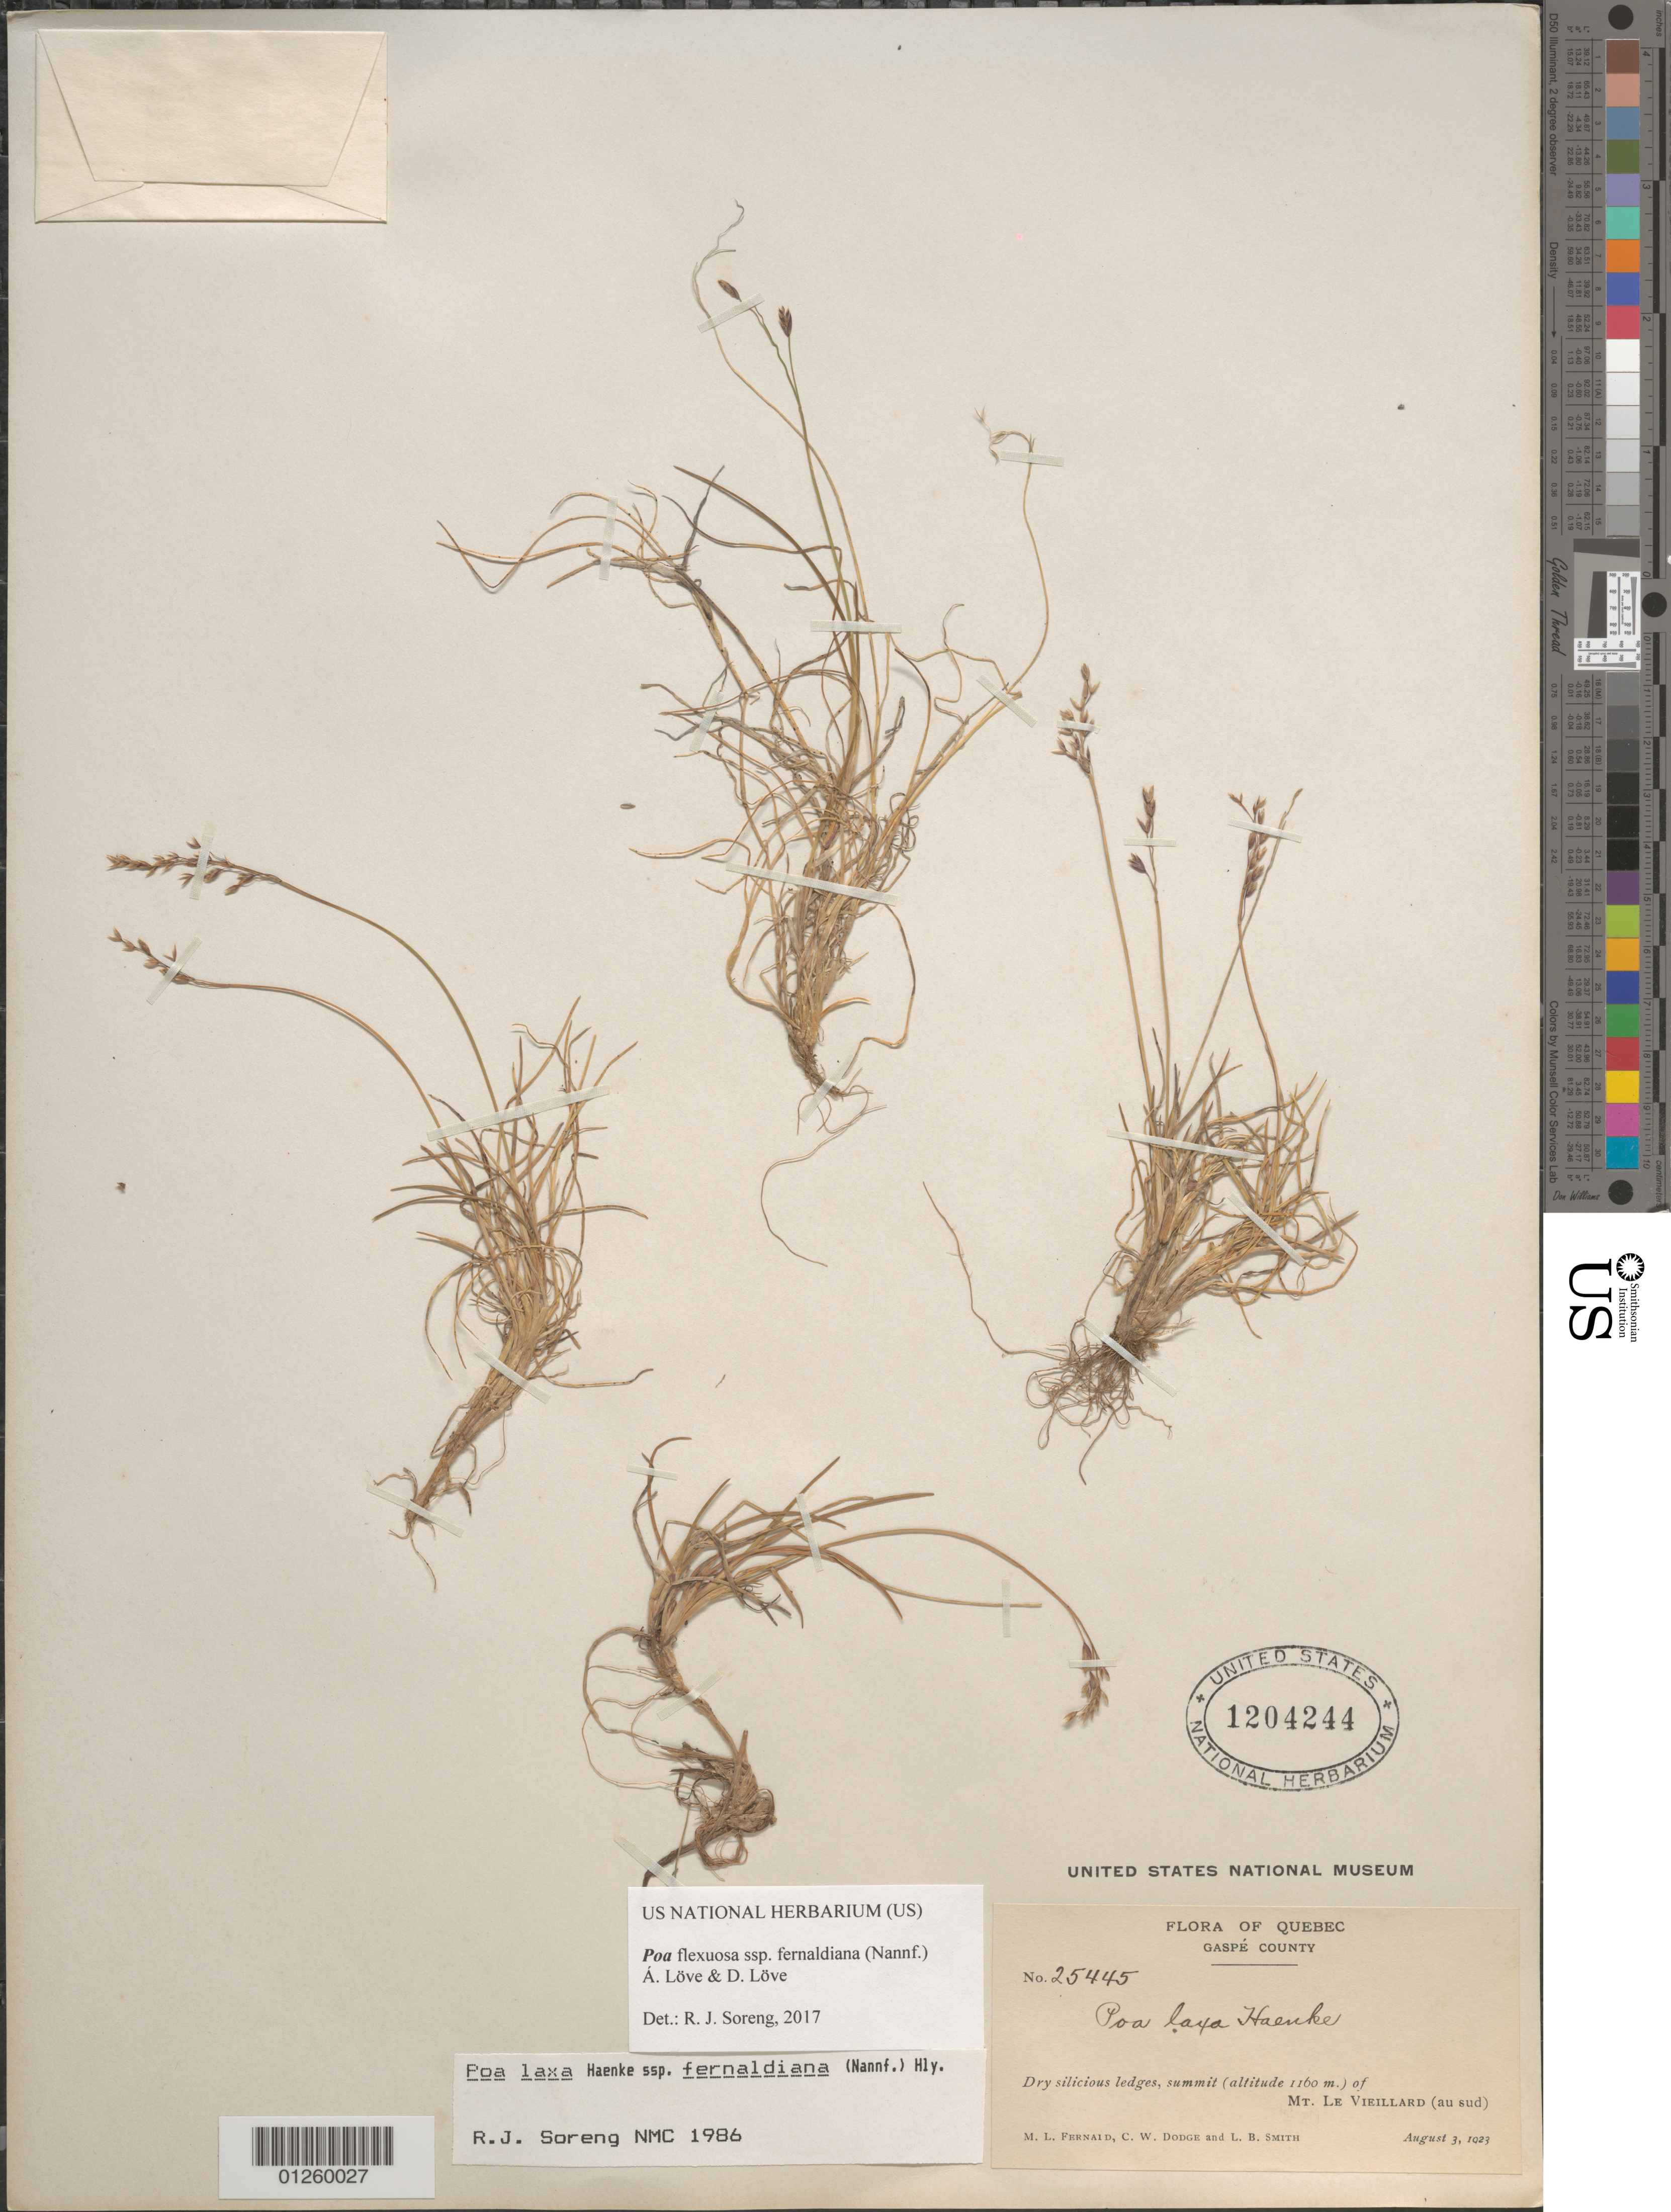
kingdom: Plantae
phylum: Tracheophyta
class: Liliopsida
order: Poales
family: Poaceae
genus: Poa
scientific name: Poa flexuosa Sm. subsp. fernaldiana (Nannf.) Á. Löve & D. Löve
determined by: Soreng, Robert J., Research Associate (BOT), Smithsonian Institution - National Museum of Natural History (UNITED STATES)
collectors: M. L. Fernald, C. Dodge & L. Smith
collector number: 25445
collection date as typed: August 3, 1923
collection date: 1923-08-03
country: Canada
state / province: Quebec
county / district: Gaspé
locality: Dry silicious ledges, summit of Mt. Le Vieillard (au sud)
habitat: Dry silicious ledges, summit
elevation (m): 1160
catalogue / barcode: US 1204244